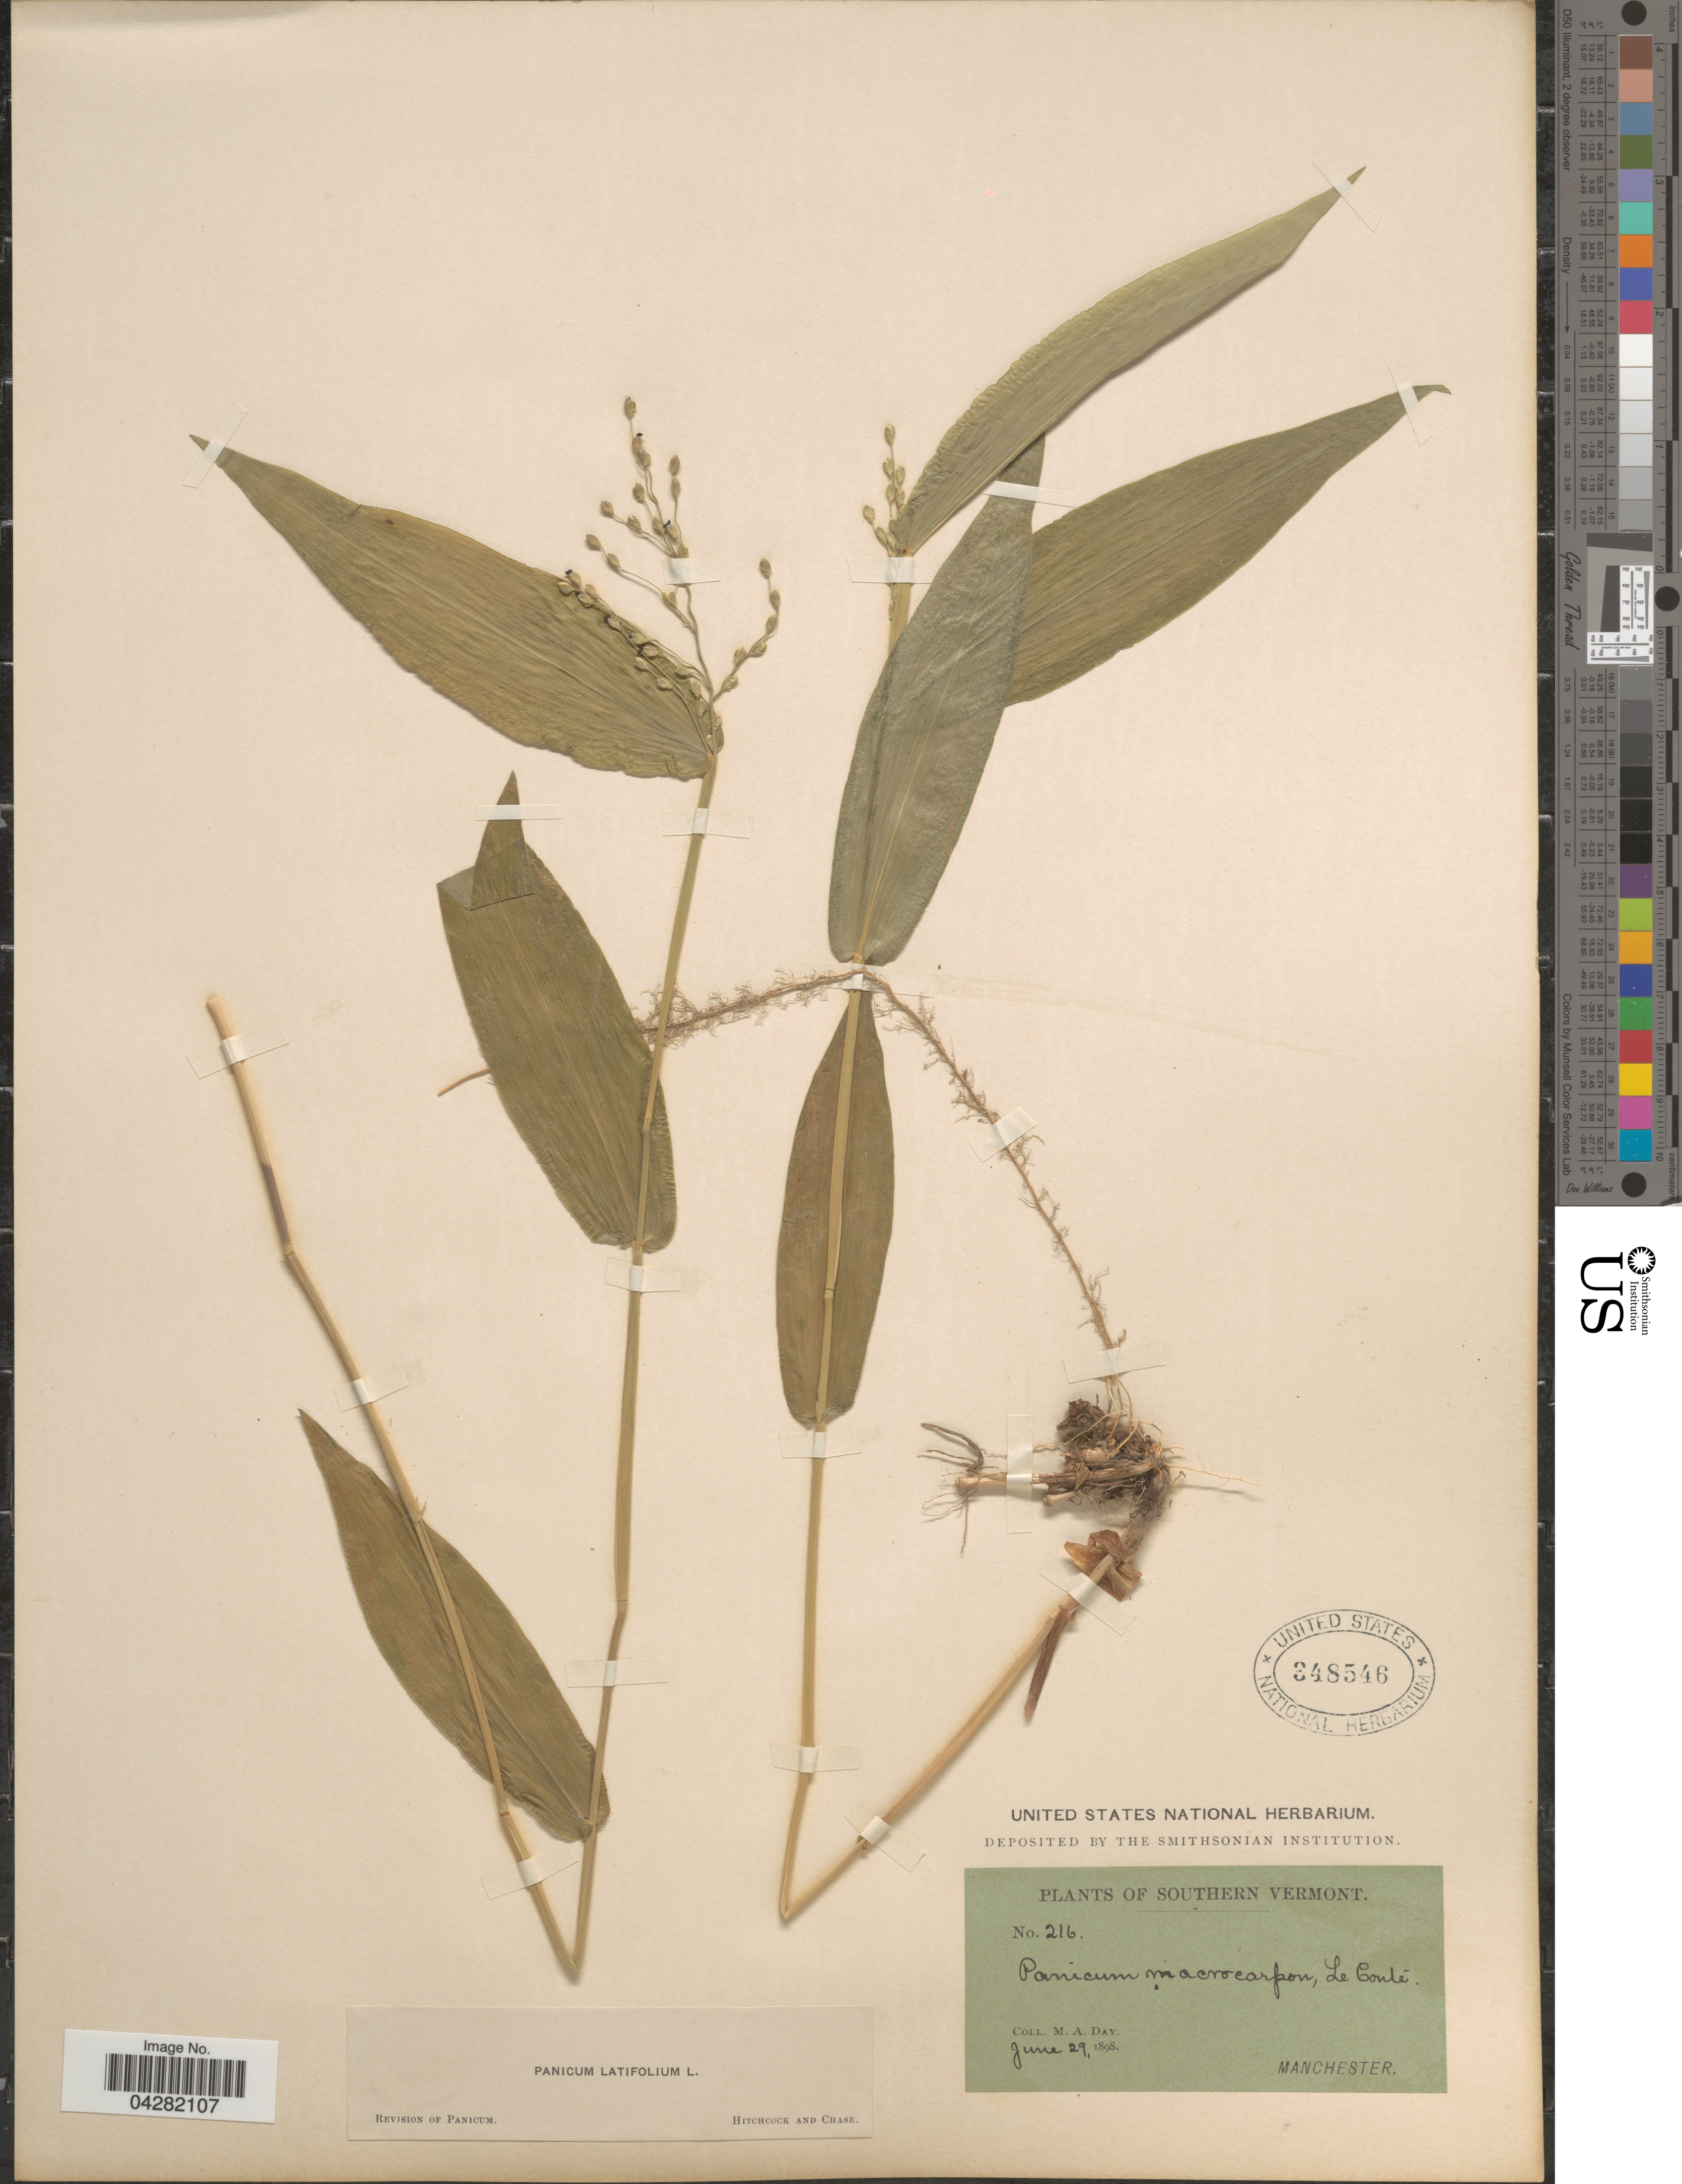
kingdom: Plantae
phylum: Tracheophyta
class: Liliopsida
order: Poales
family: Poaceae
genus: Dichanthelium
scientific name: Dichanthelium latifolium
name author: (L.) Harvill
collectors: M. Day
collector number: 216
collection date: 1898-06-29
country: United States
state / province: Vermont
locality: Southern Vermont. Manchester.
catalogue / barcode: US 348546